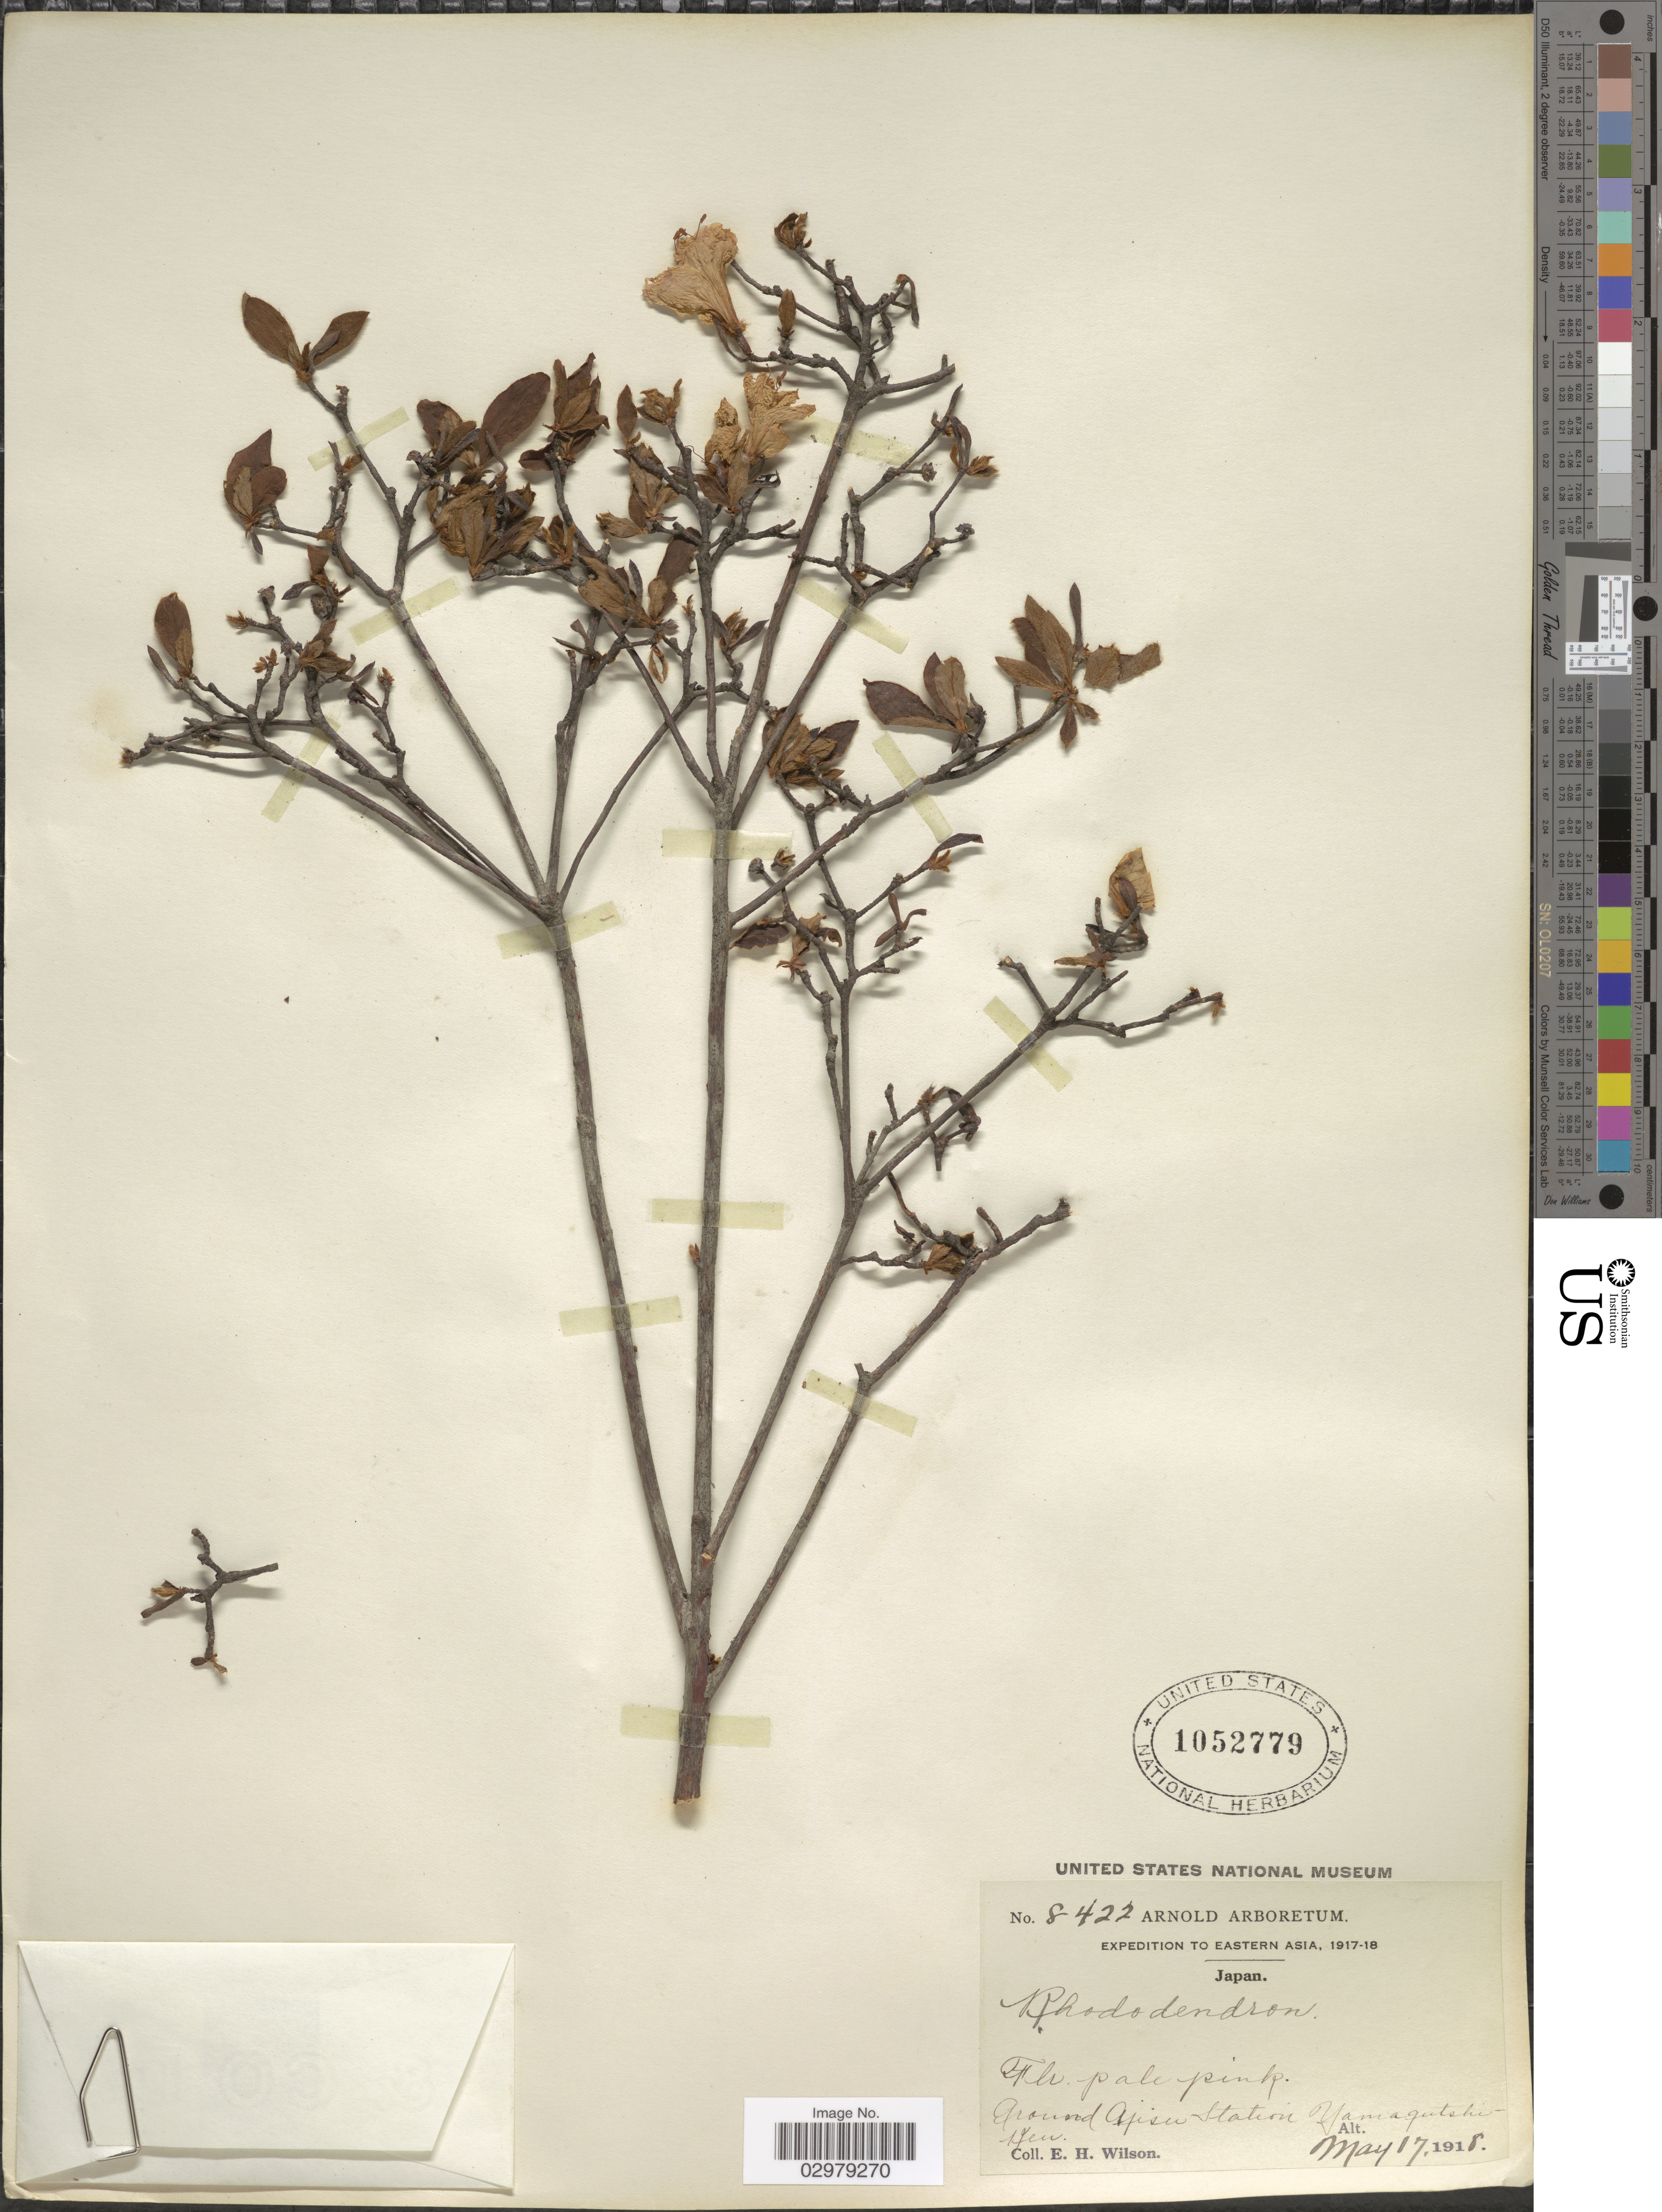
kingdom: Plantae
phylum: Tracheophyta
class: Magnoliopsida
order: Ericales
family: Ericaceae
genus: Rhododendron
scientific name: Rhododendron sp.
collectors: E. Wilson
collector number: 8422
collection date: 1917-05-17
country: Japan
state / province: Yamaguti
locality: Around Ajisu Station Yamagutschi Ken.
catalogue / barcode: US 1052779